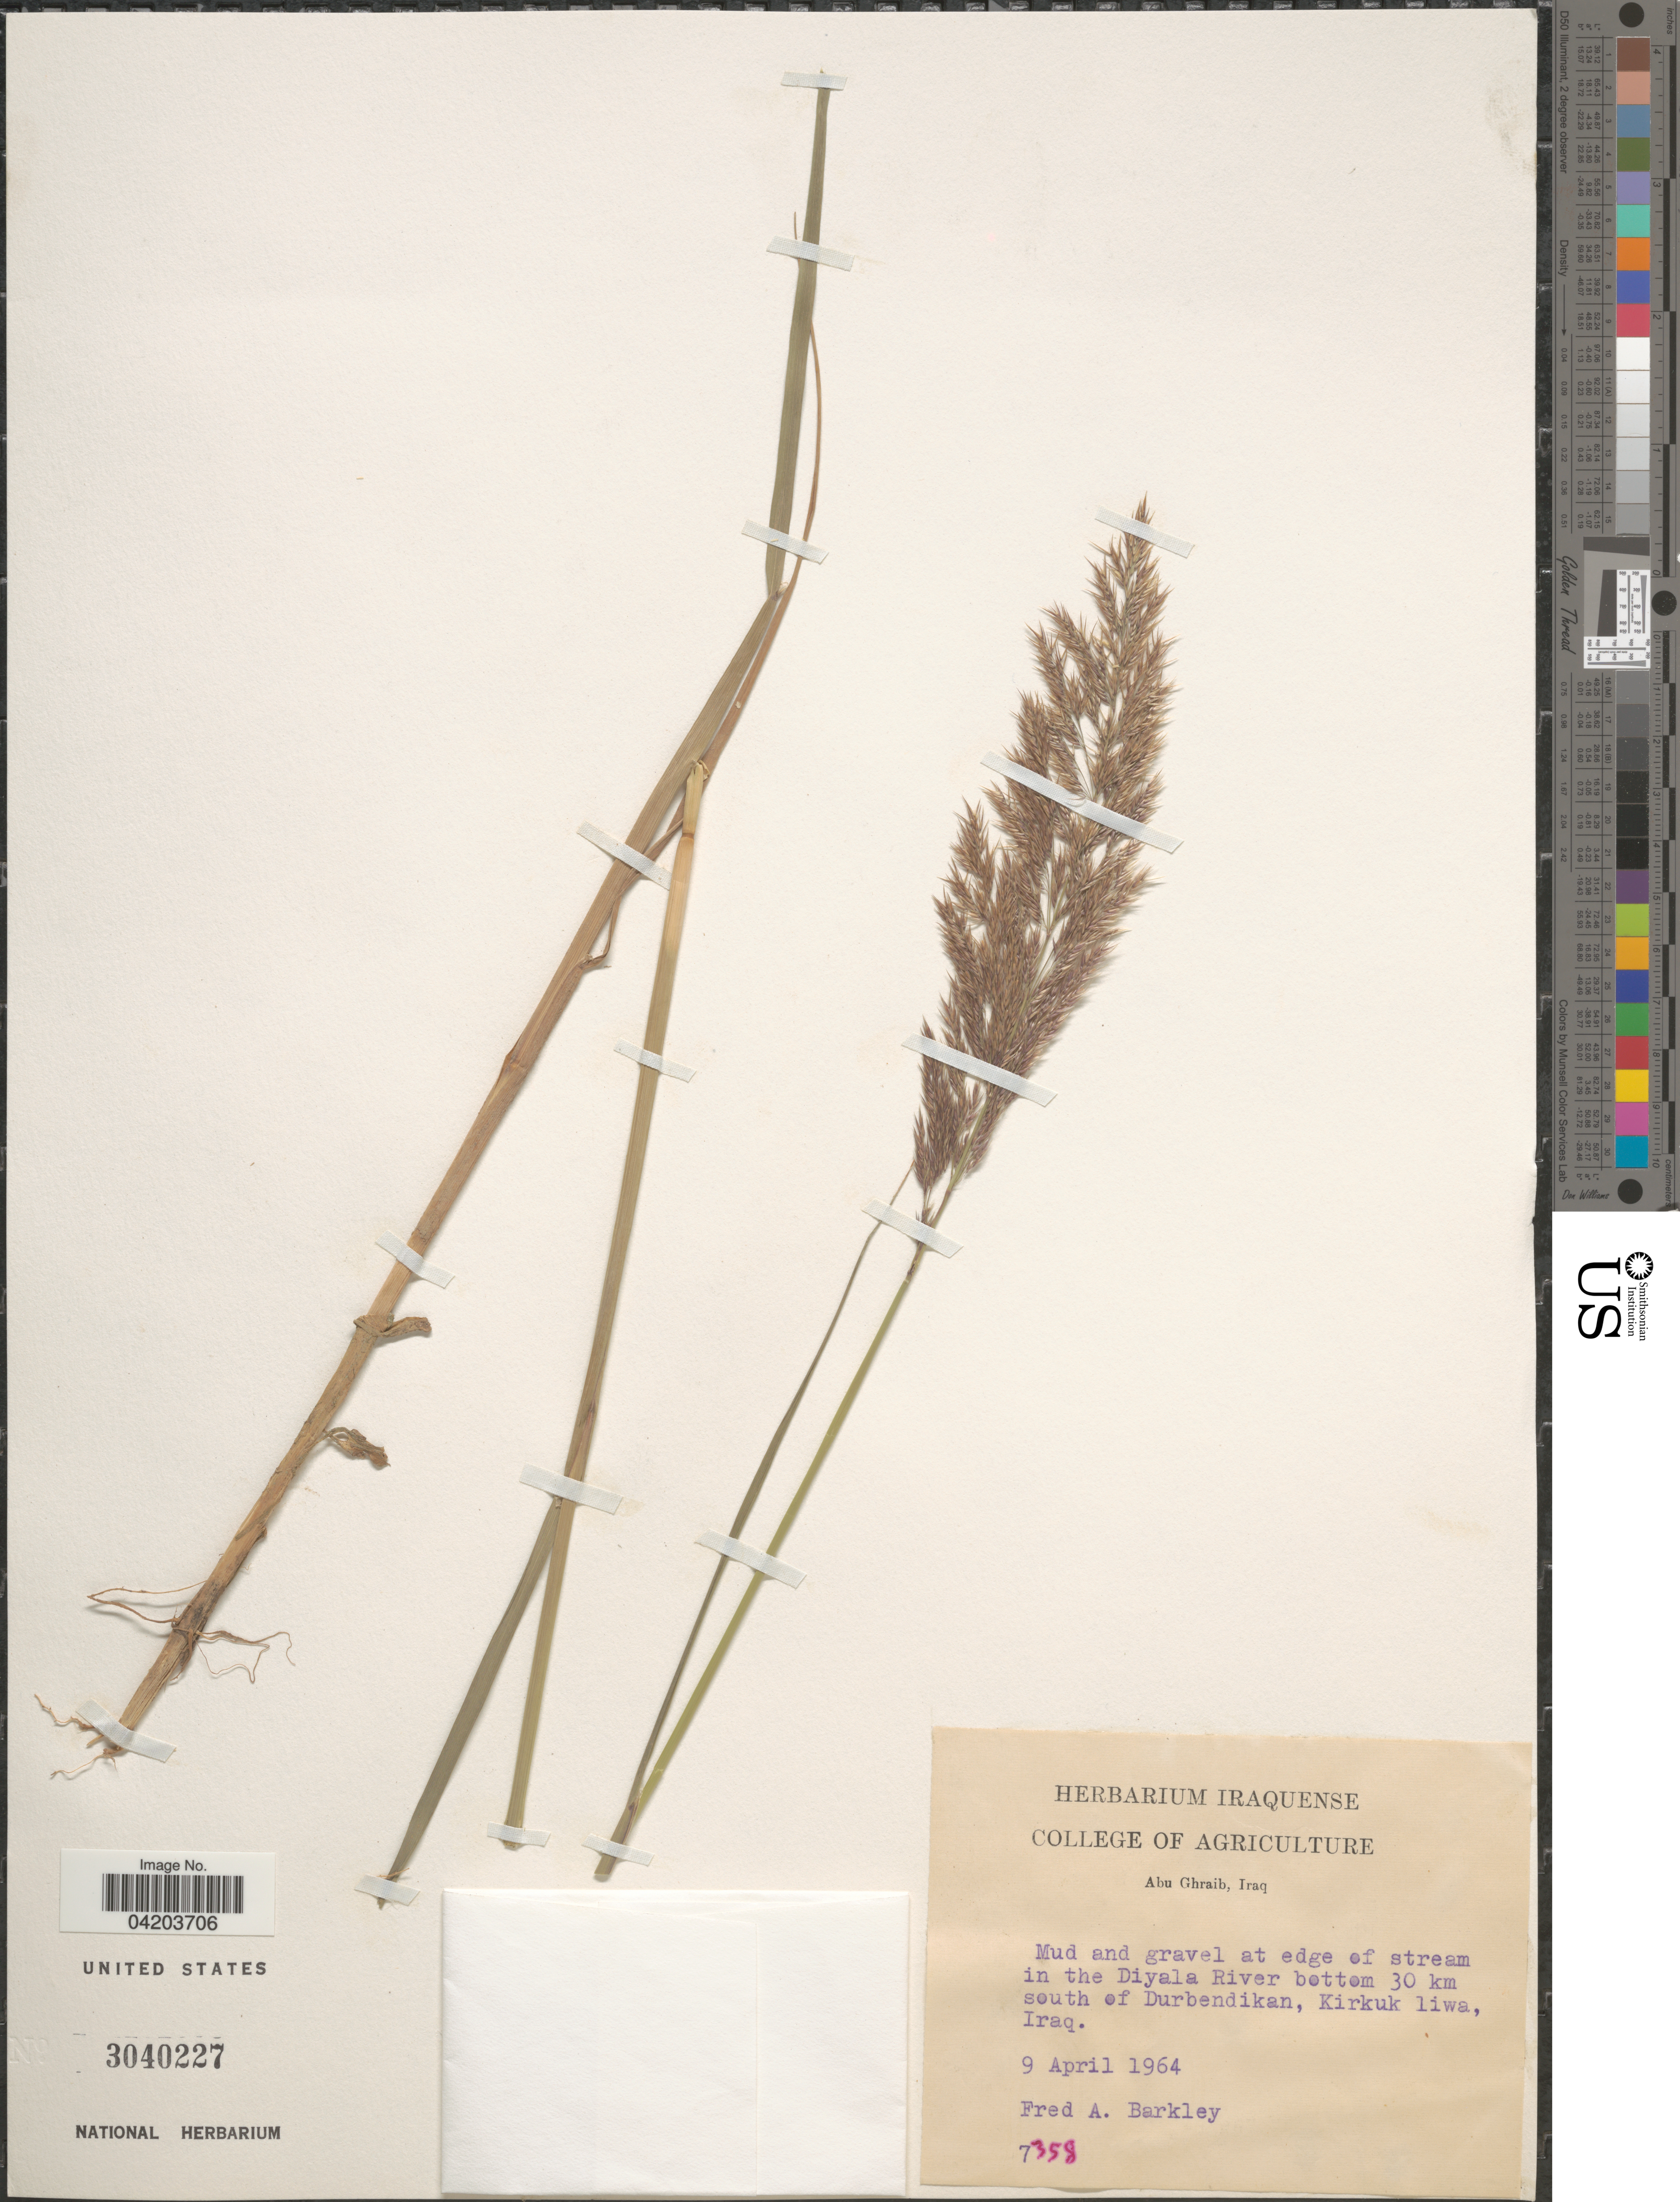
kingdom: Plantae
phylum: Tracheophyta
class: Liliopsida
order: Poales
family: Poaceae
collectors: F. A. Barkley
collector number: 7358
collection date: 1964-04-09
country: Iraq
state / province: Kirkūk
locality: Abu Ghraib. Mud and gravel at edge of stream in the Diyala River bottom 30 km south of Durbendikan, Kirkuk liwa.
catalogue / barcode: US 3040227